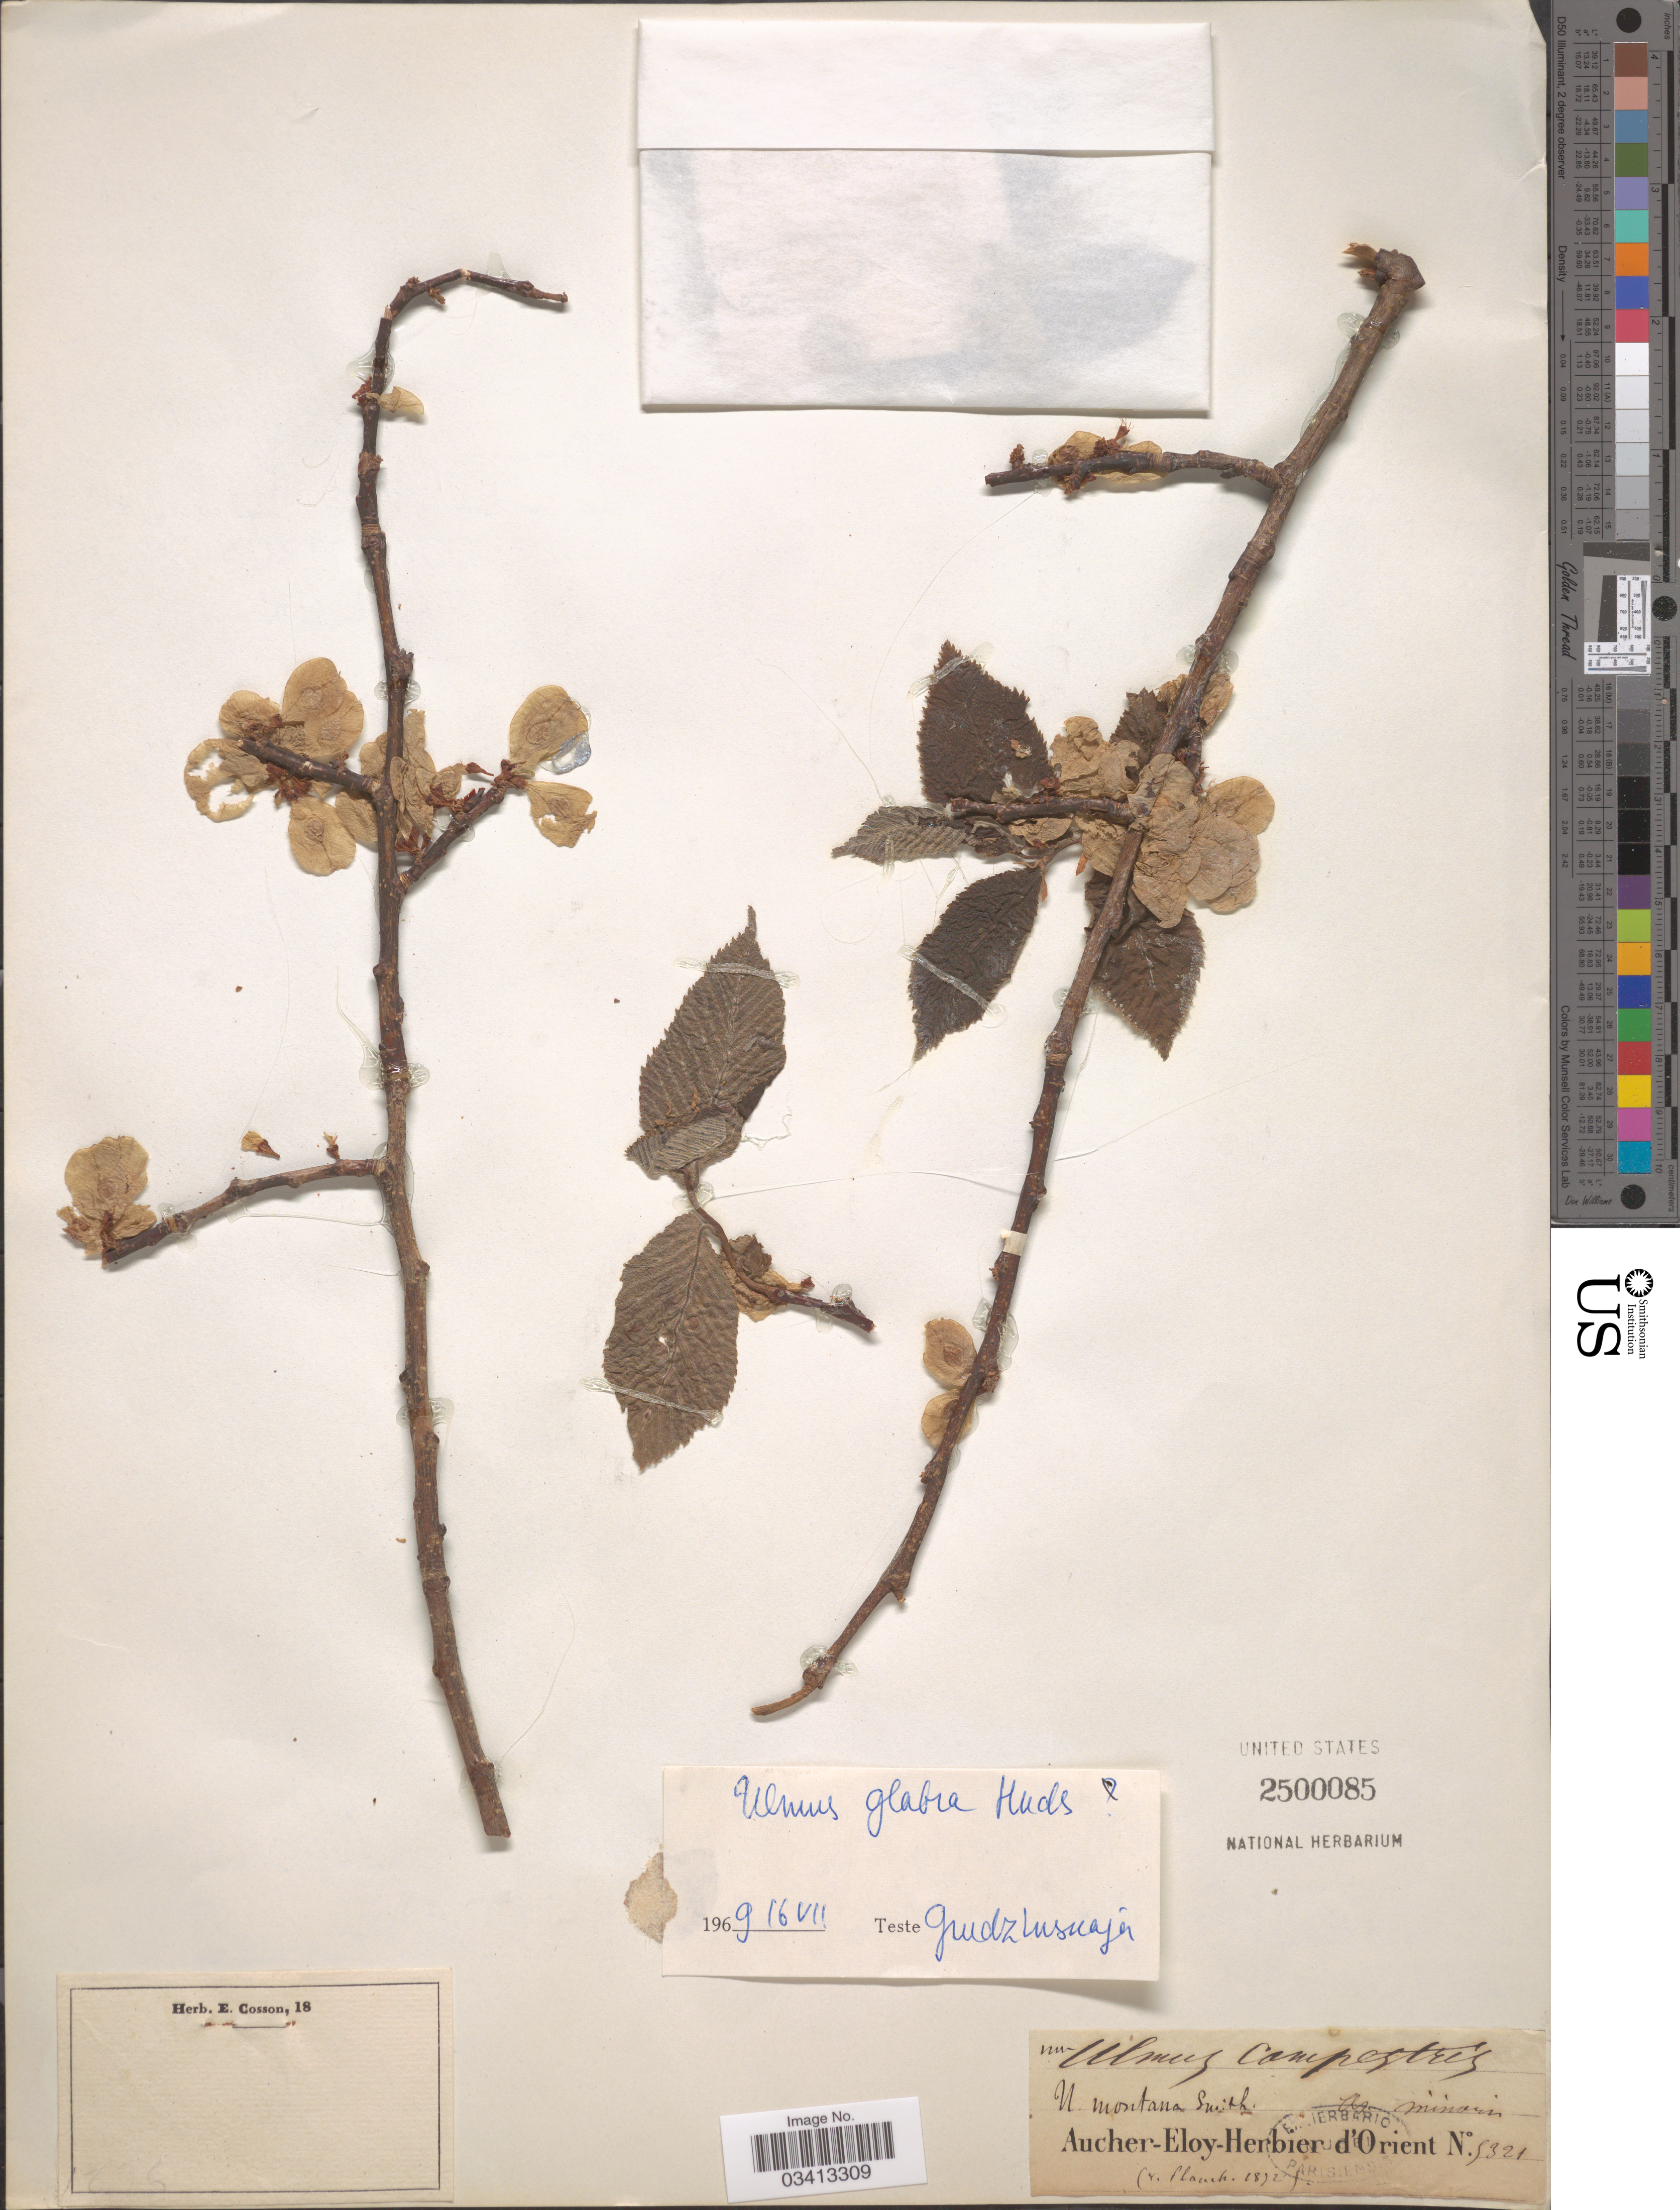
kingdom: Plantae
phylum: Tracheophyta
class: Magnoliopsida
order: Rosales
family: Ulmaceae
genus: Ulmus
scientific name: Ulmus glabra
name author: Huds.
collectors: ex herb. Aucher-Eloy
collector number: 5321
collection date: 1872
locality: As. minoris. [interpreted] [unsure placement]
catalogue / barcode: US 2500085